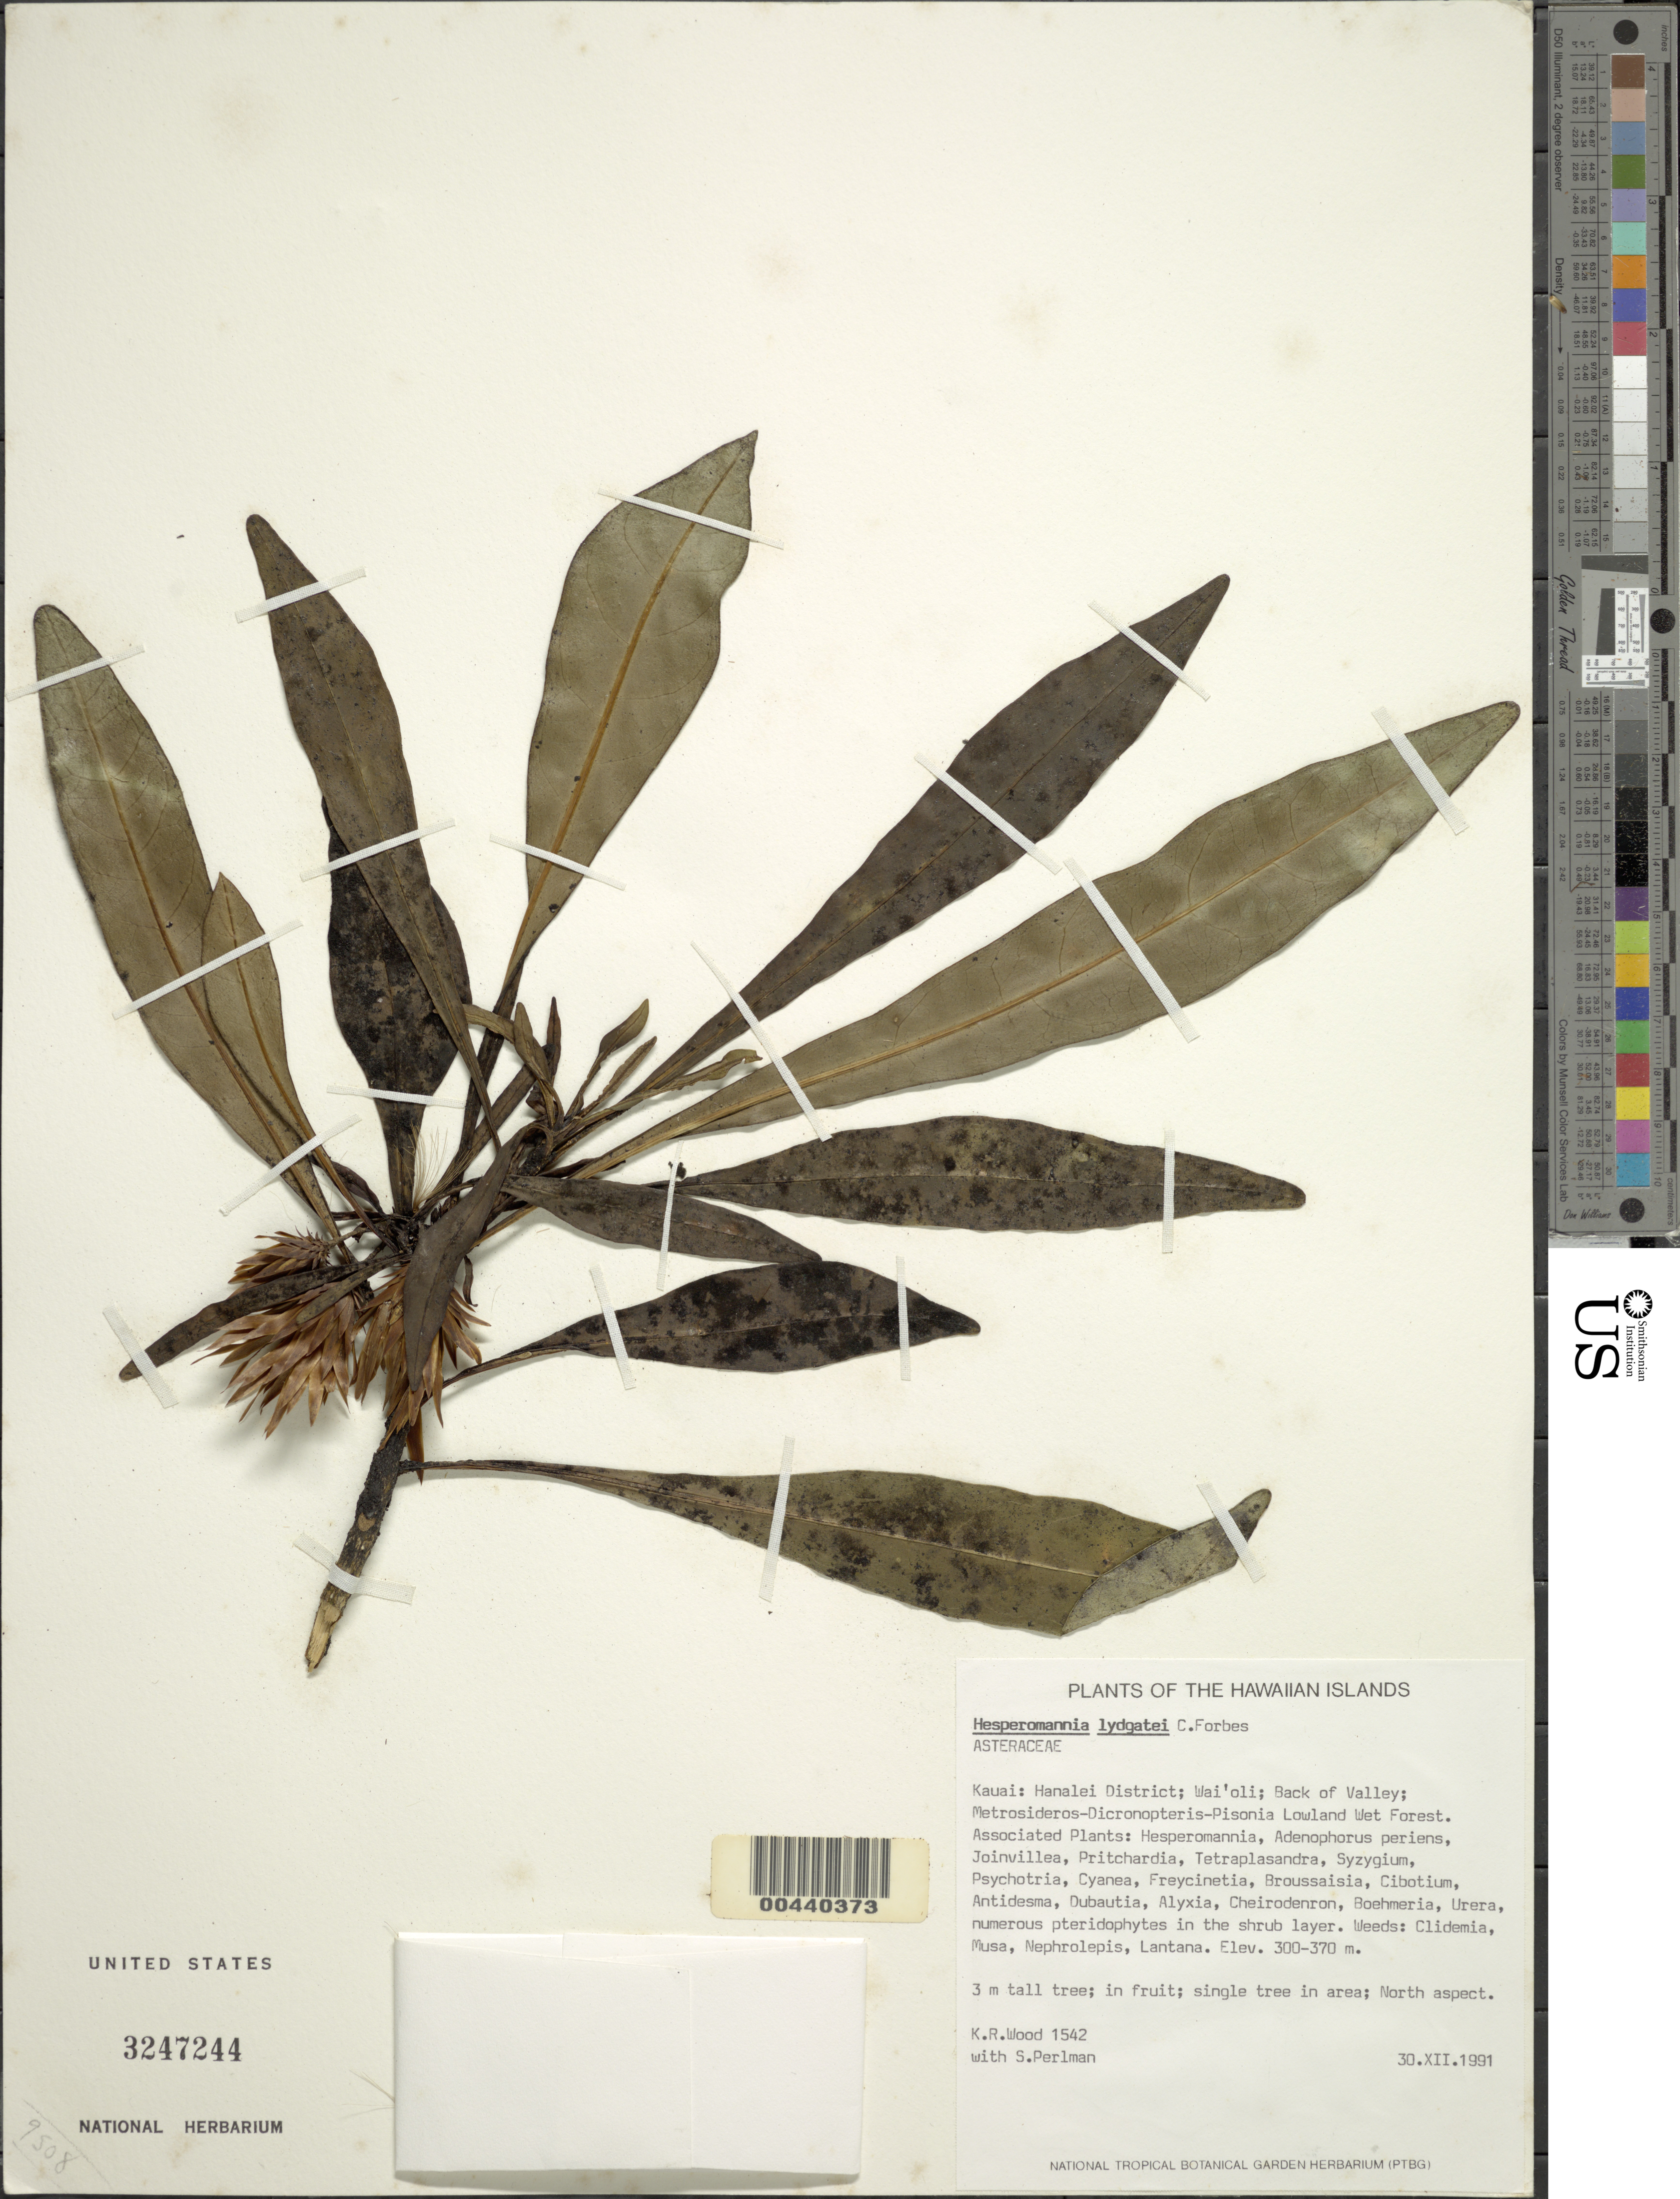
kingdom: Plantae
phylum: Tracheophyta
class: Magnoliopsida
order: Asterales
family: Asteraceae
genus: Hesperomannia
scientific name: Hesperomannia lydgatei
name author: Forbes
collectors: K. R. Wood et al.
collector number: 1542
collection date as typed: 30 Dec 1991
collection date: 1991-12-30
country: United States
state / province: Hawaii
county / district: Kauai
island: Kaua'i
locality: Hanalei District; Wai'oli; Back of Valley.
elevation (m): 300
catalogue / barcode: US 3247244